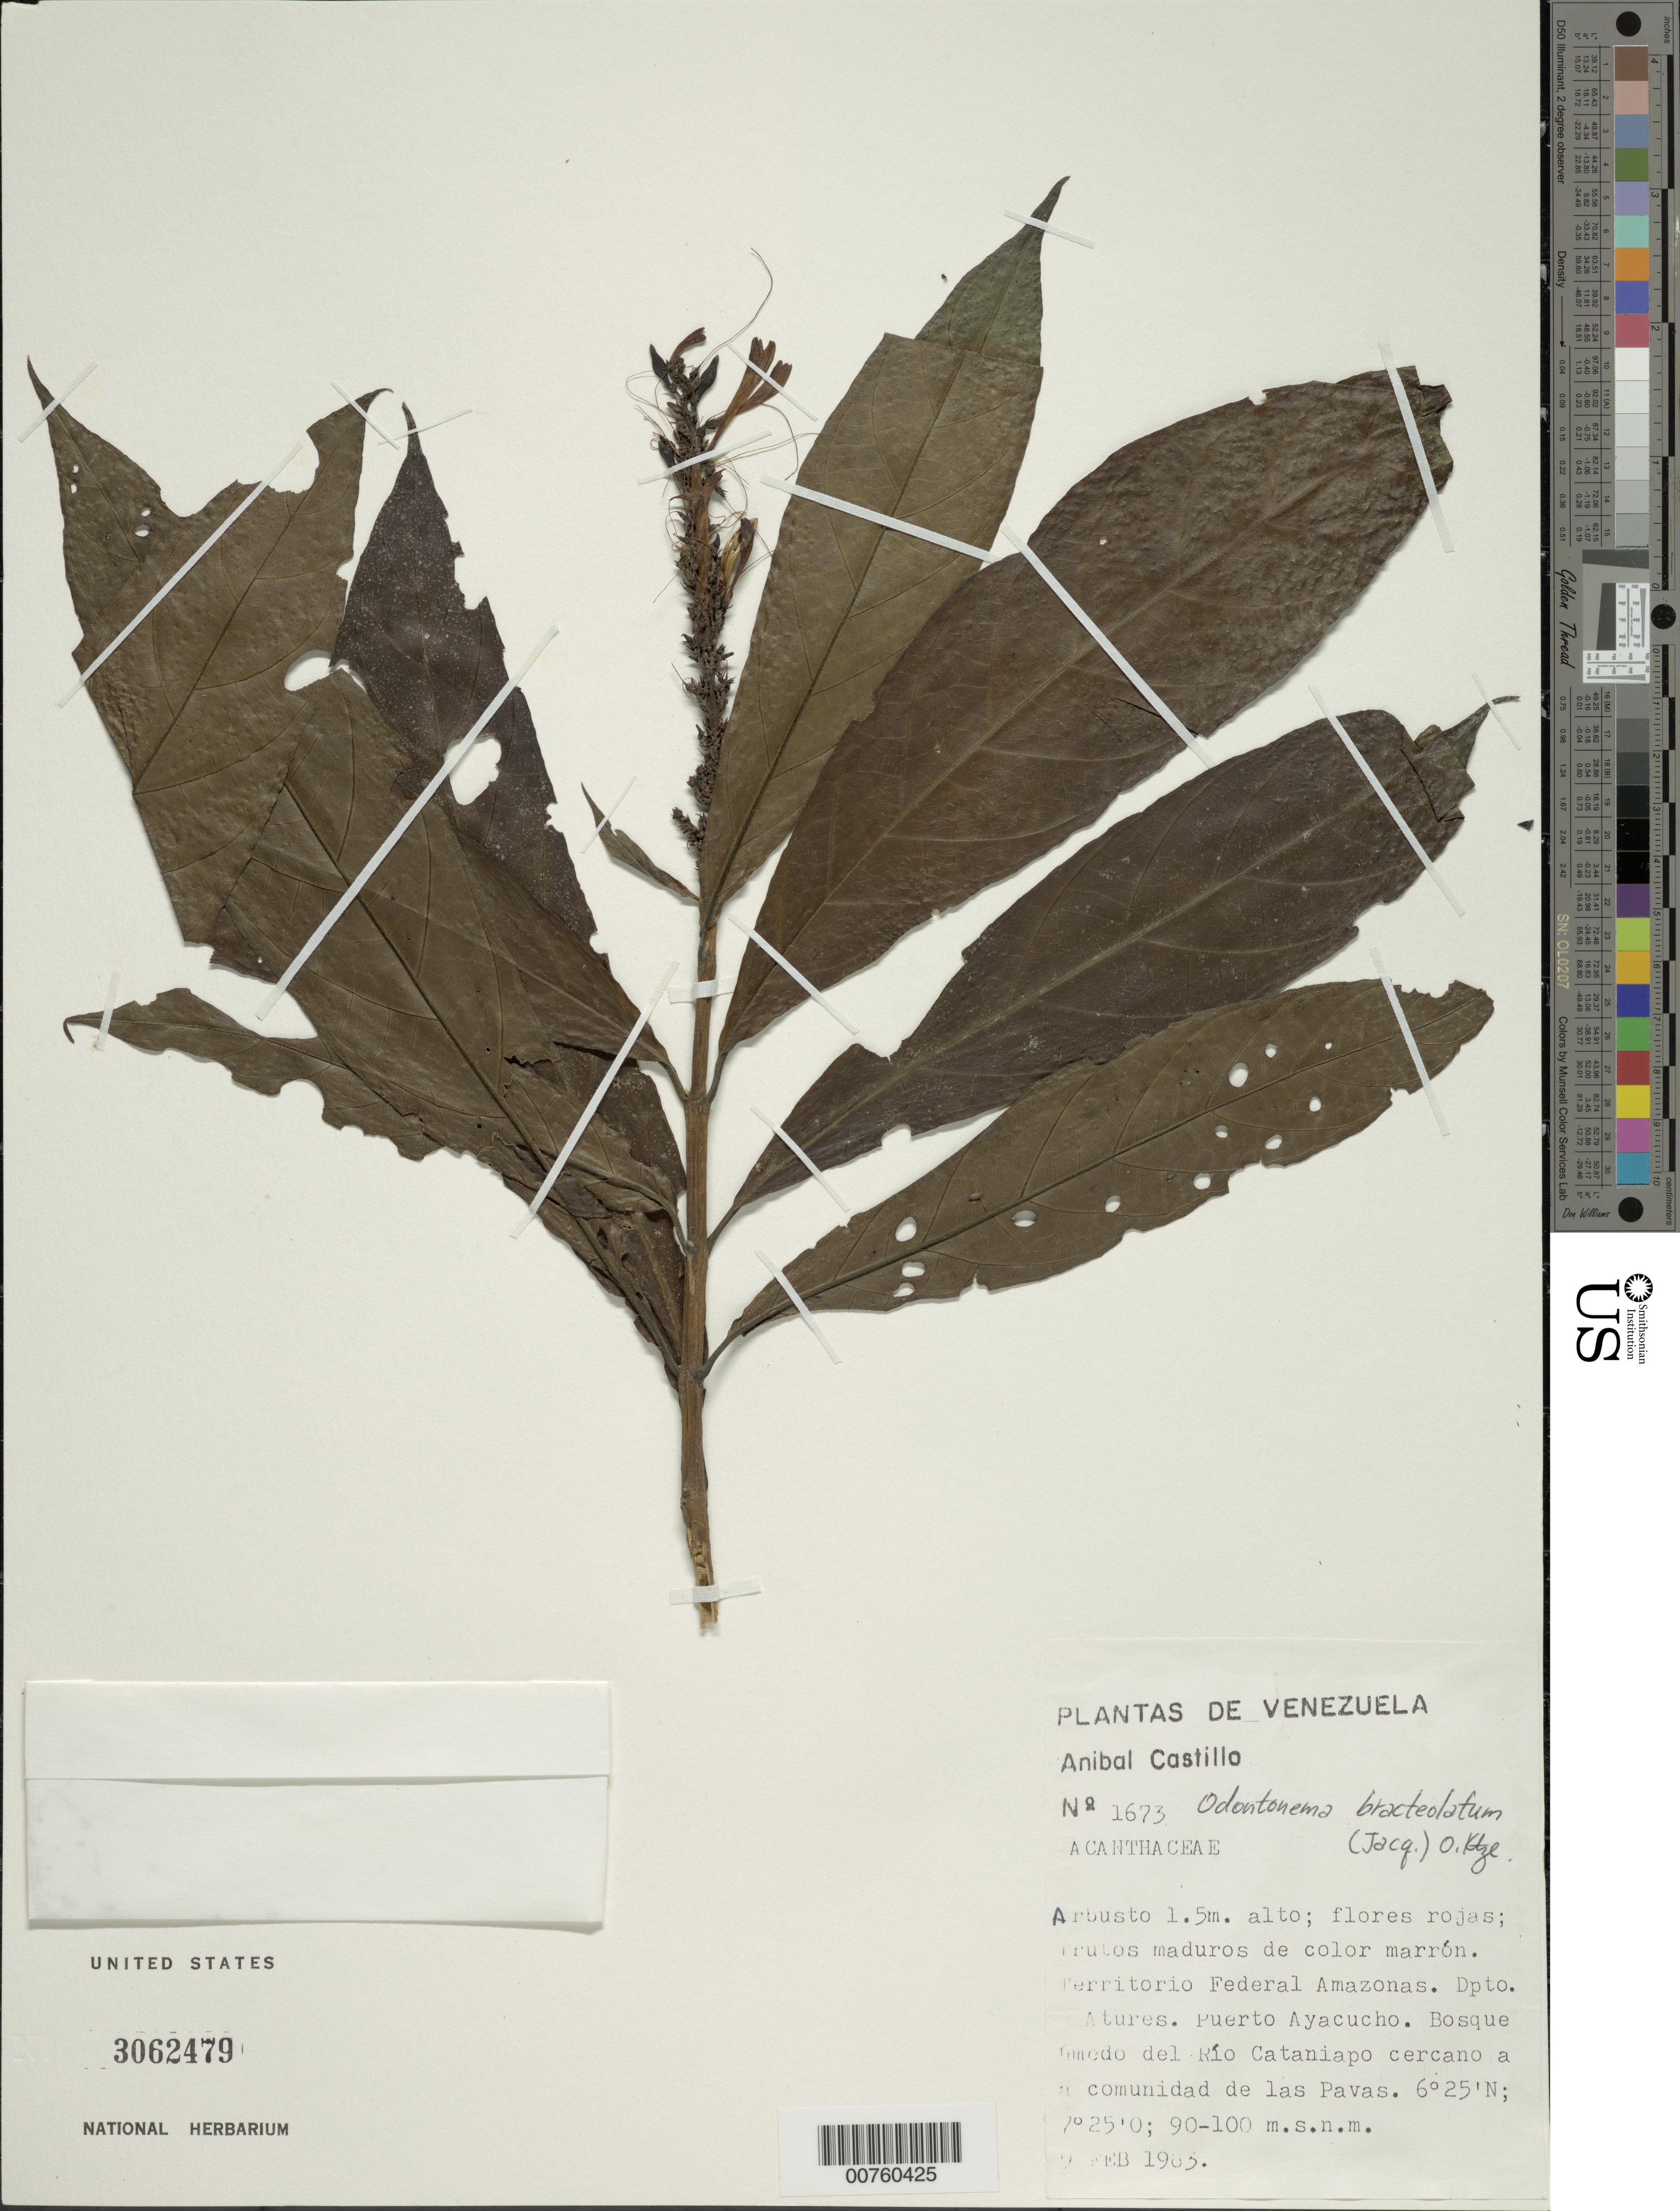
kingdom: Plantae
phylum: Tracheophyta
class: Magnoliopsida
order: Lamiales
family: Acanthaceae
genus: Odontonema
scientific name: Odontonema bracteolatum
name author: (Jacq.) Kuntze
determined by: Wasshausen, Dieter C., (BOT), Smithsonian Institution - National Museum of Natural History (UNITED STATES)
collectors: A. Castillo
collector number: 1673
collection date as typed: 9-Feb-83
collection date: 1983-02-09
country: Venezuela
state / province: Amazonas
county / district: Atures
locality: Puerto Ayacucho, Río Cataniapo, cercano a la comunidad de Las Pavas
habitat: Bosque humedo del rio Cataniapo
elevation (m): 90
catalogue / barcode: US 3062479